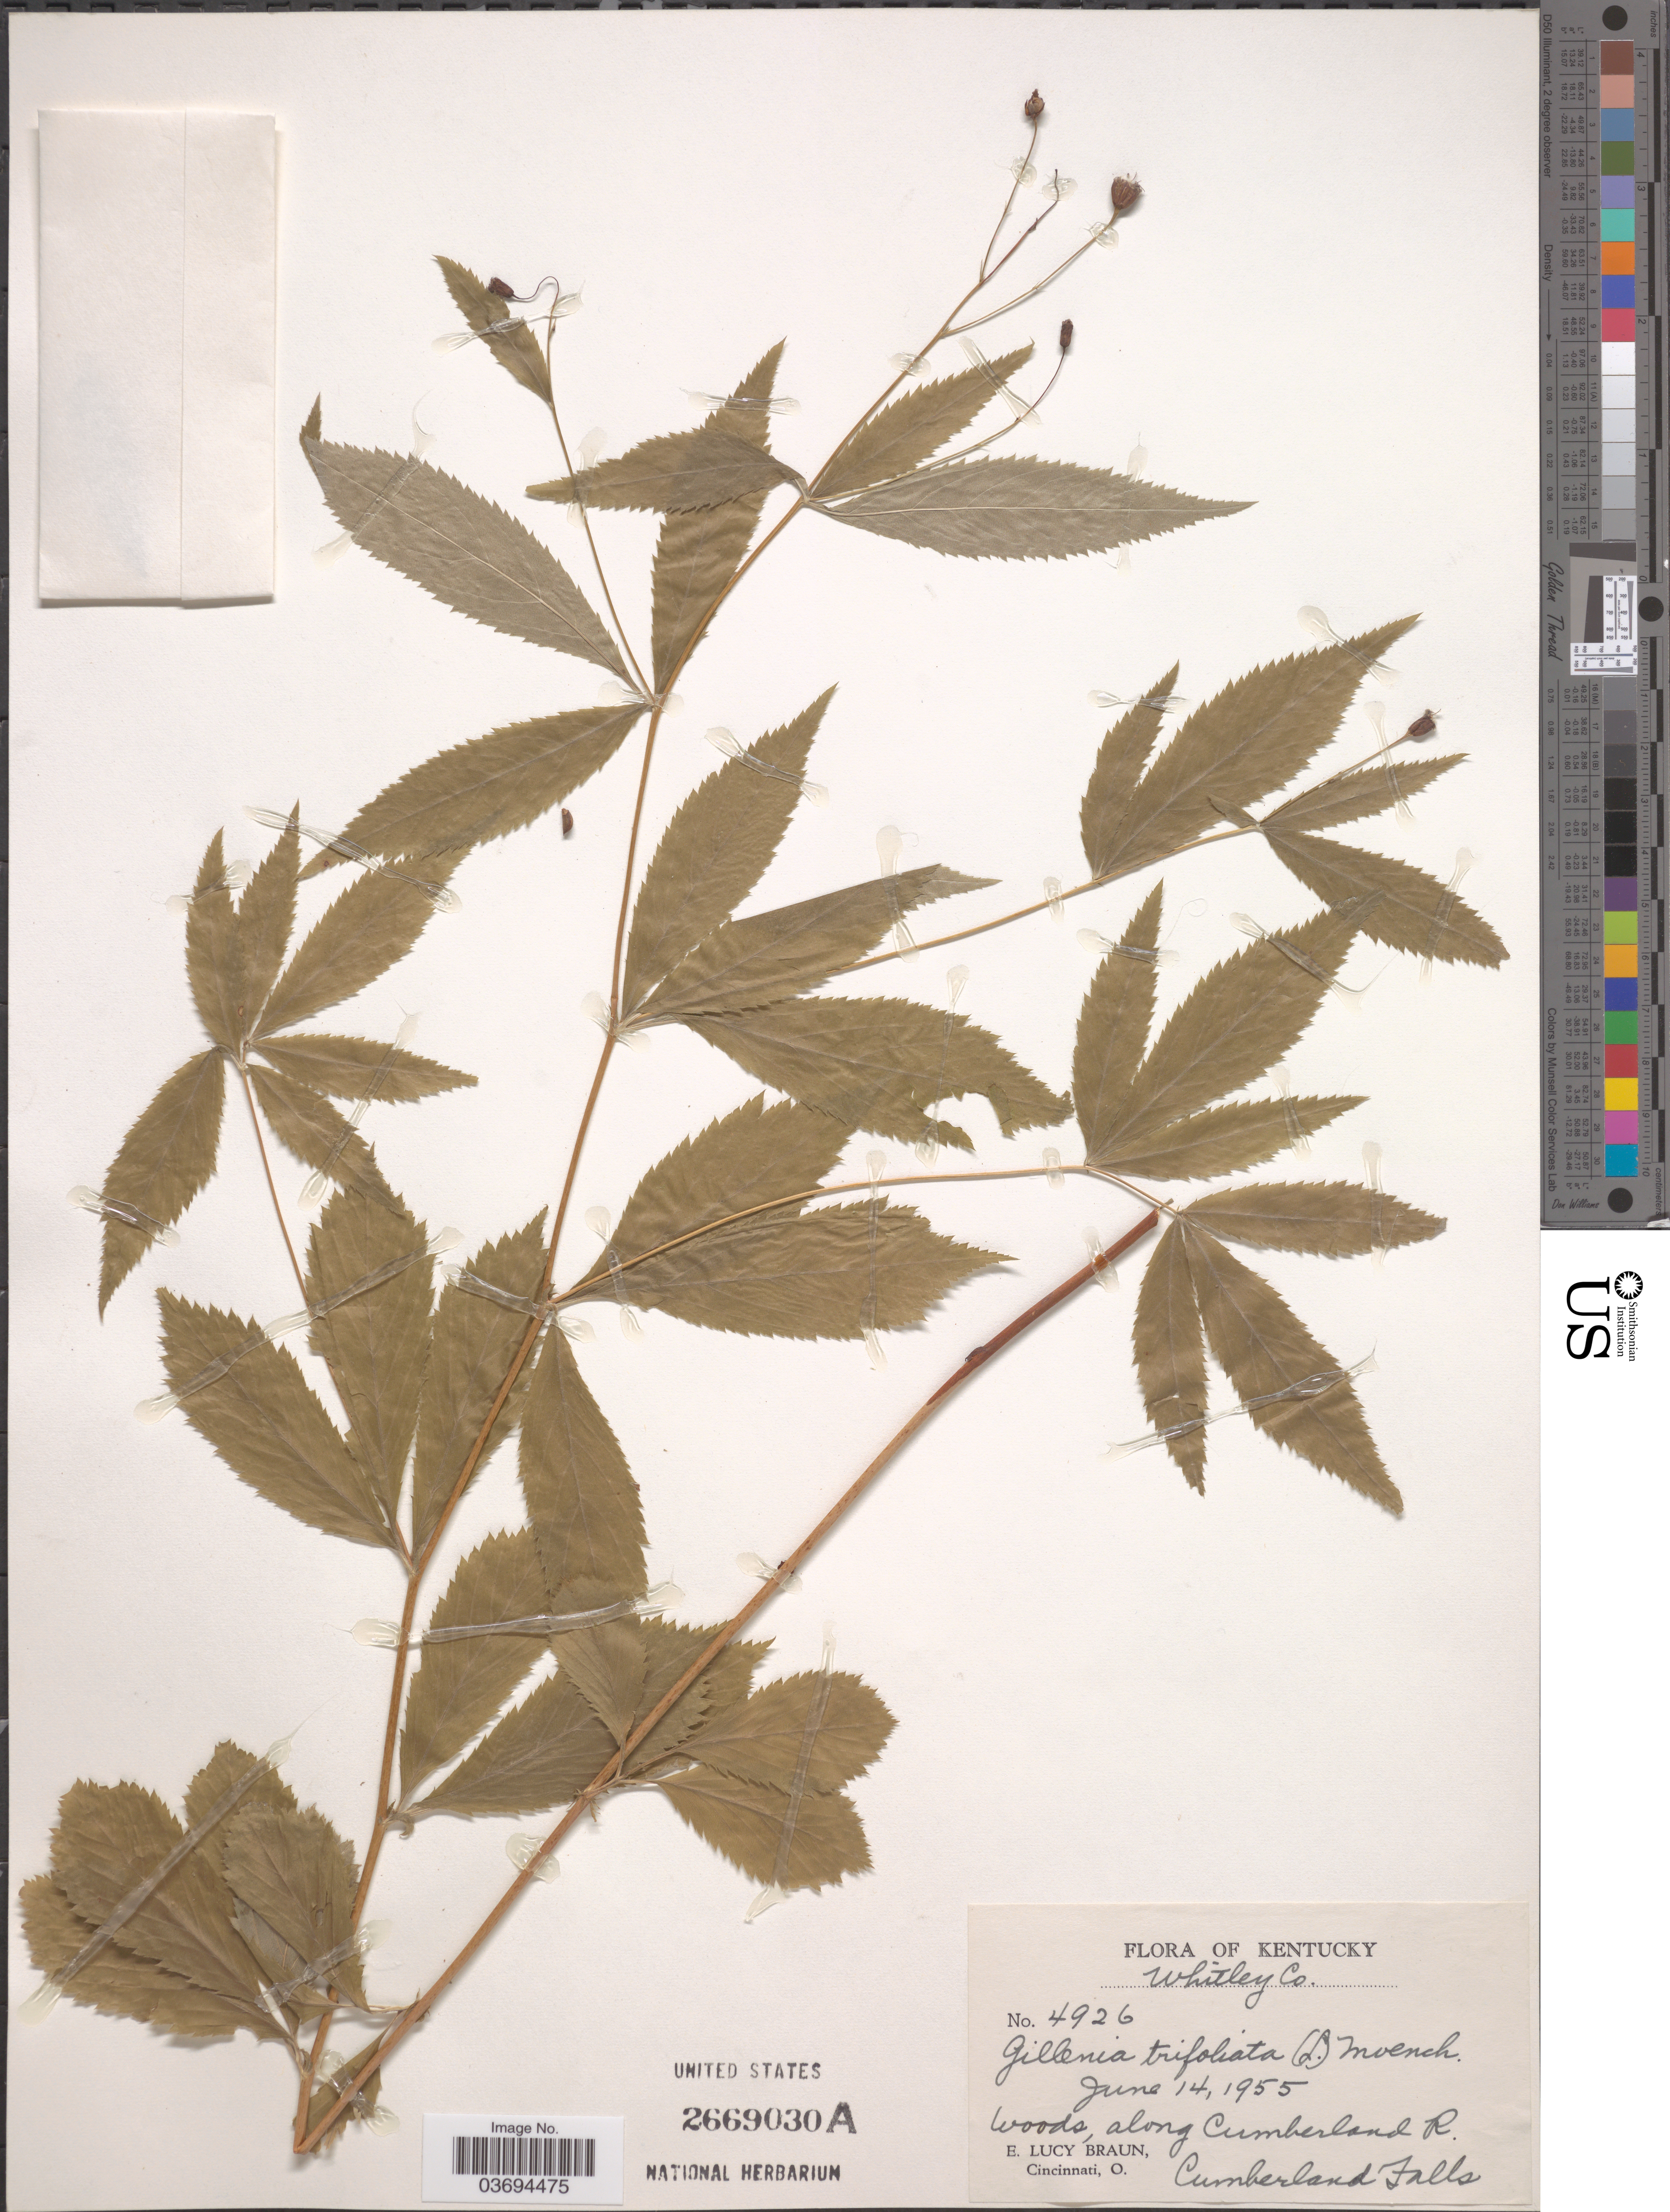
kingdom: Plantae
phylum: Tracheophyta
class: Magnoliopsida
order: Rosales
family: Rosaceae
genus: Gillenia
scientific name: Gillenia trifoliata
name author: (L.) Moench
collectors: E. L. Braun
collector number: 4926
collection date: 1955-06-14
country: United States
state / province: Kentucky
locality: Whitley Co. Along Cumberland R. Cumberland Falls.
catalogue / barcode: US 2669030A